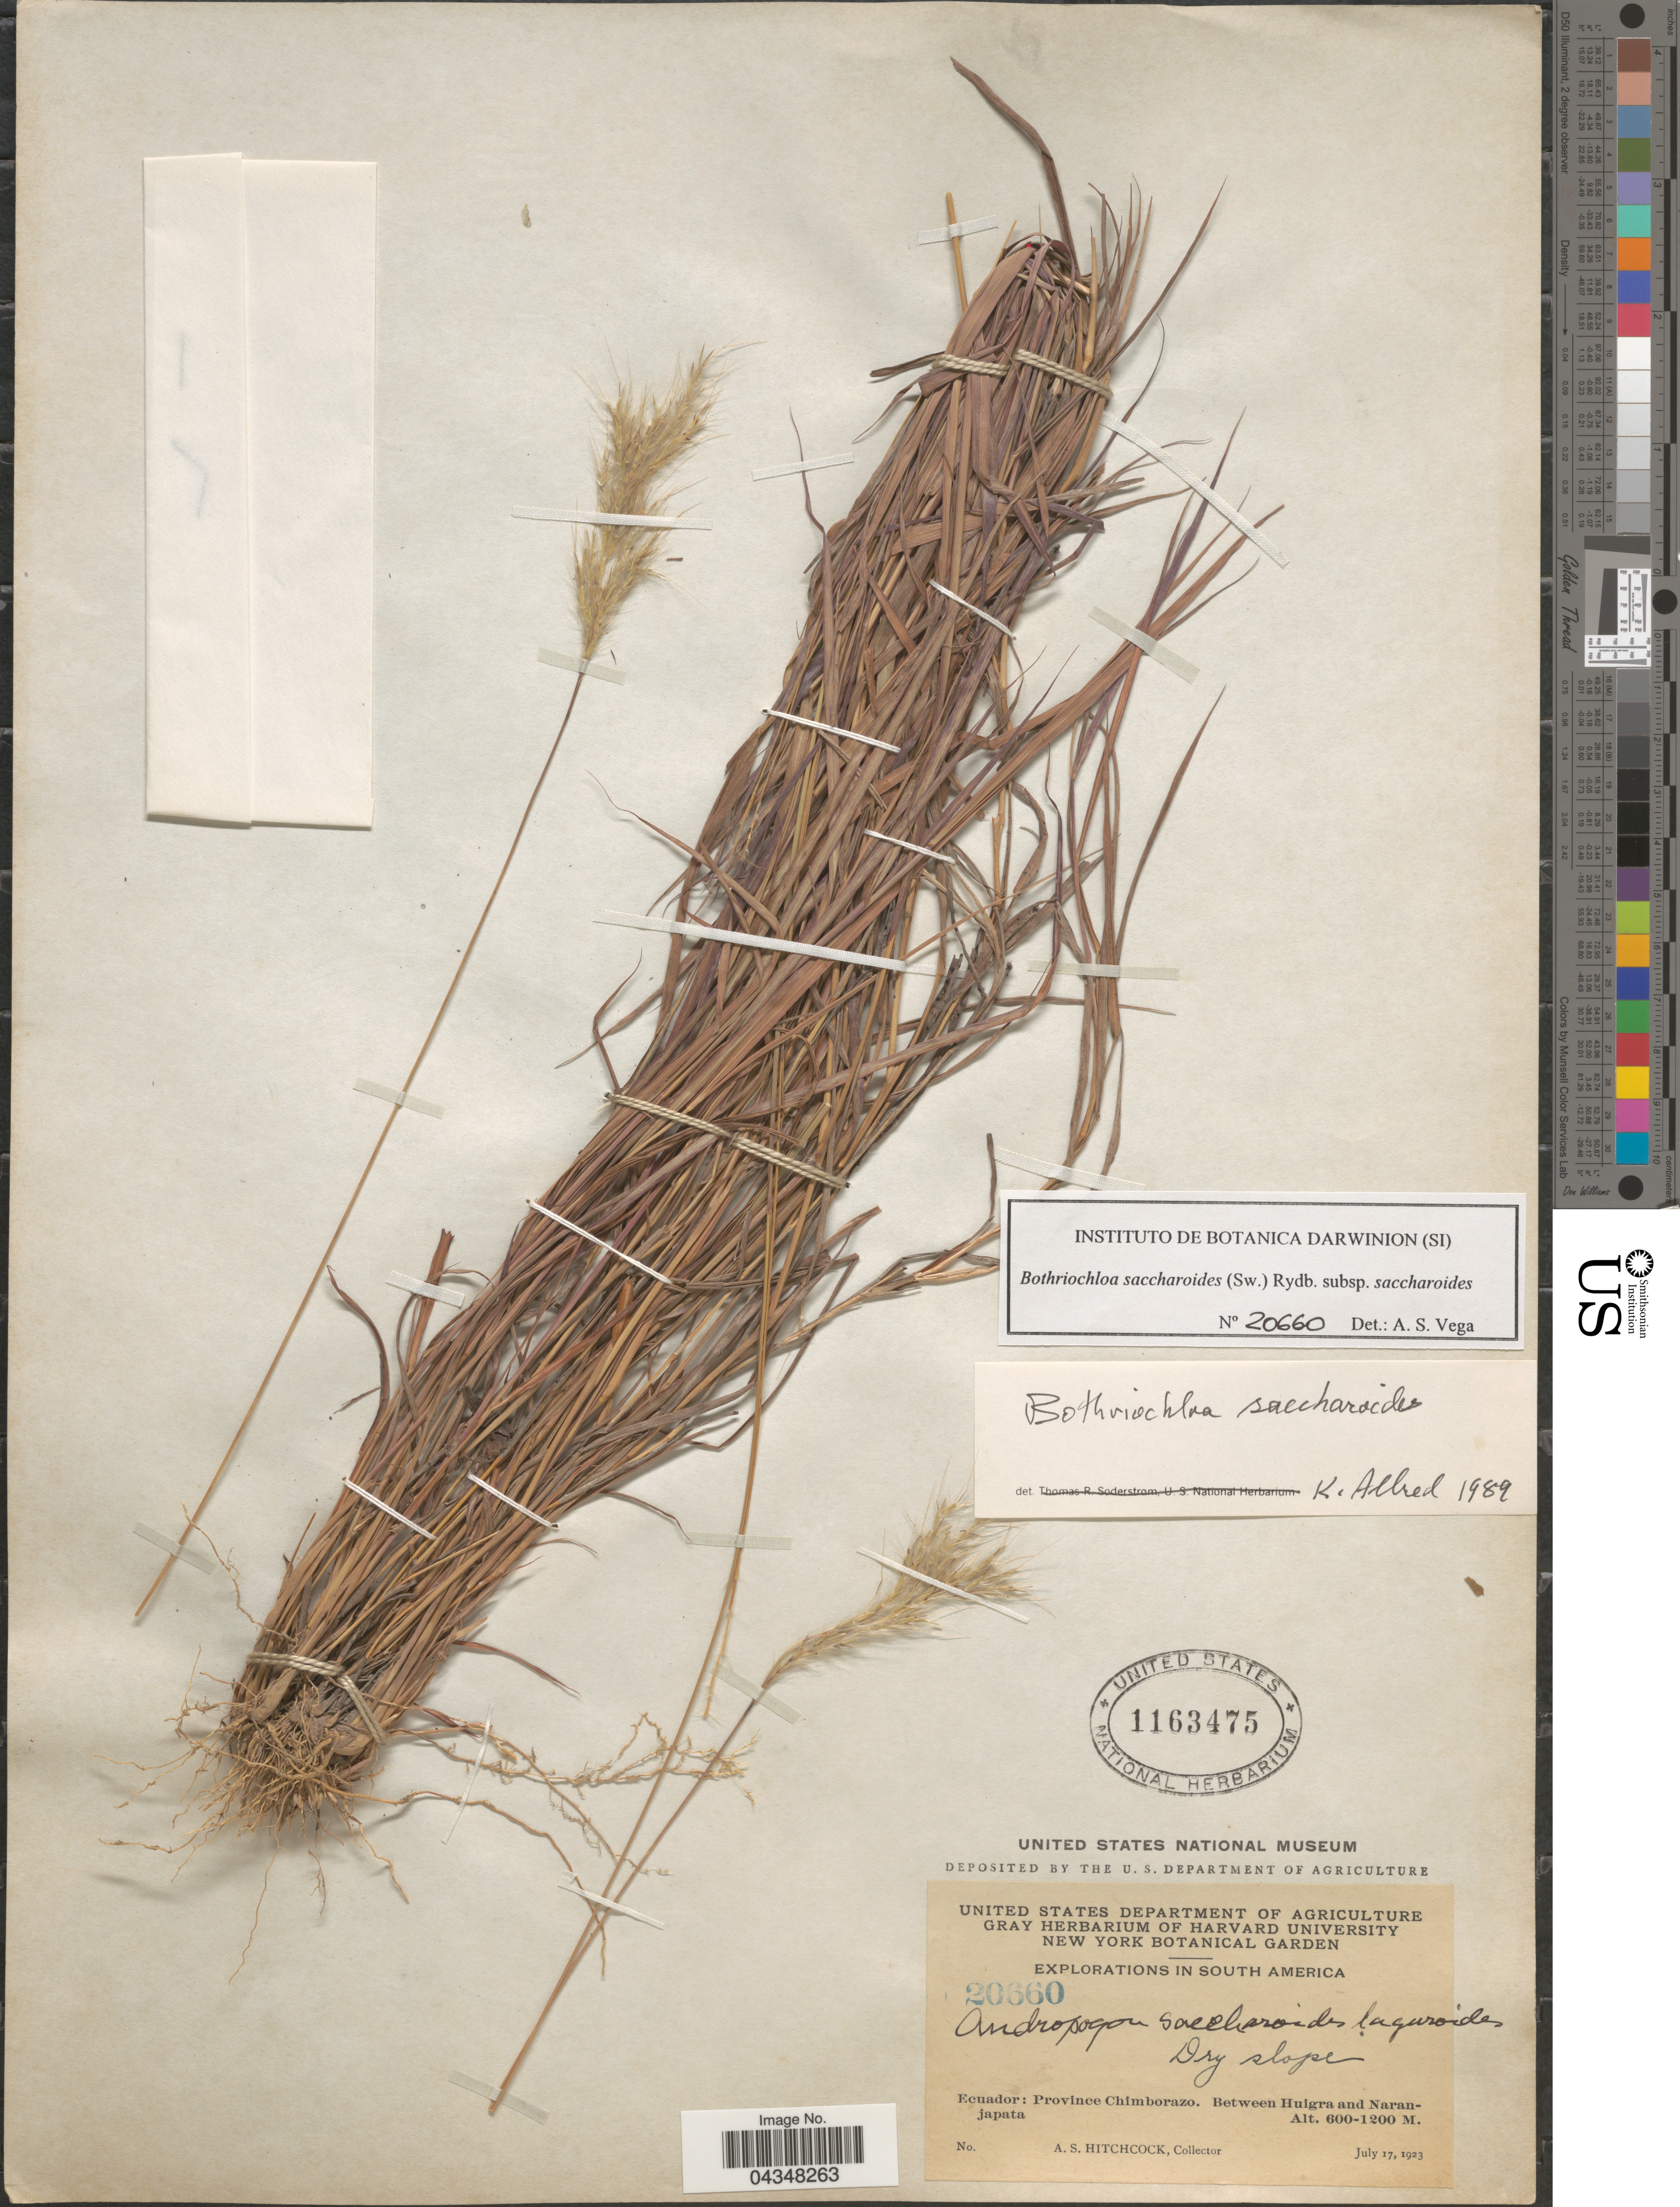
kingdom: Plantae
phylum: Tracheophyta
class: Liliopsida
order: Poales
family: Poaceae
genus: Bothriochloa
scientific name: Bothriochloa laguroides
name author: (DC.) Herter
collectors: A. S. Hitchcock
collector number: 20660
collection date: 1923-07-17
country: Ecuador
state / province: Chimborazo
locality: Explorations in South America. Between Huigra and Naranjapata.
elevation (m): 600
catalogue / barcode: US 1163475